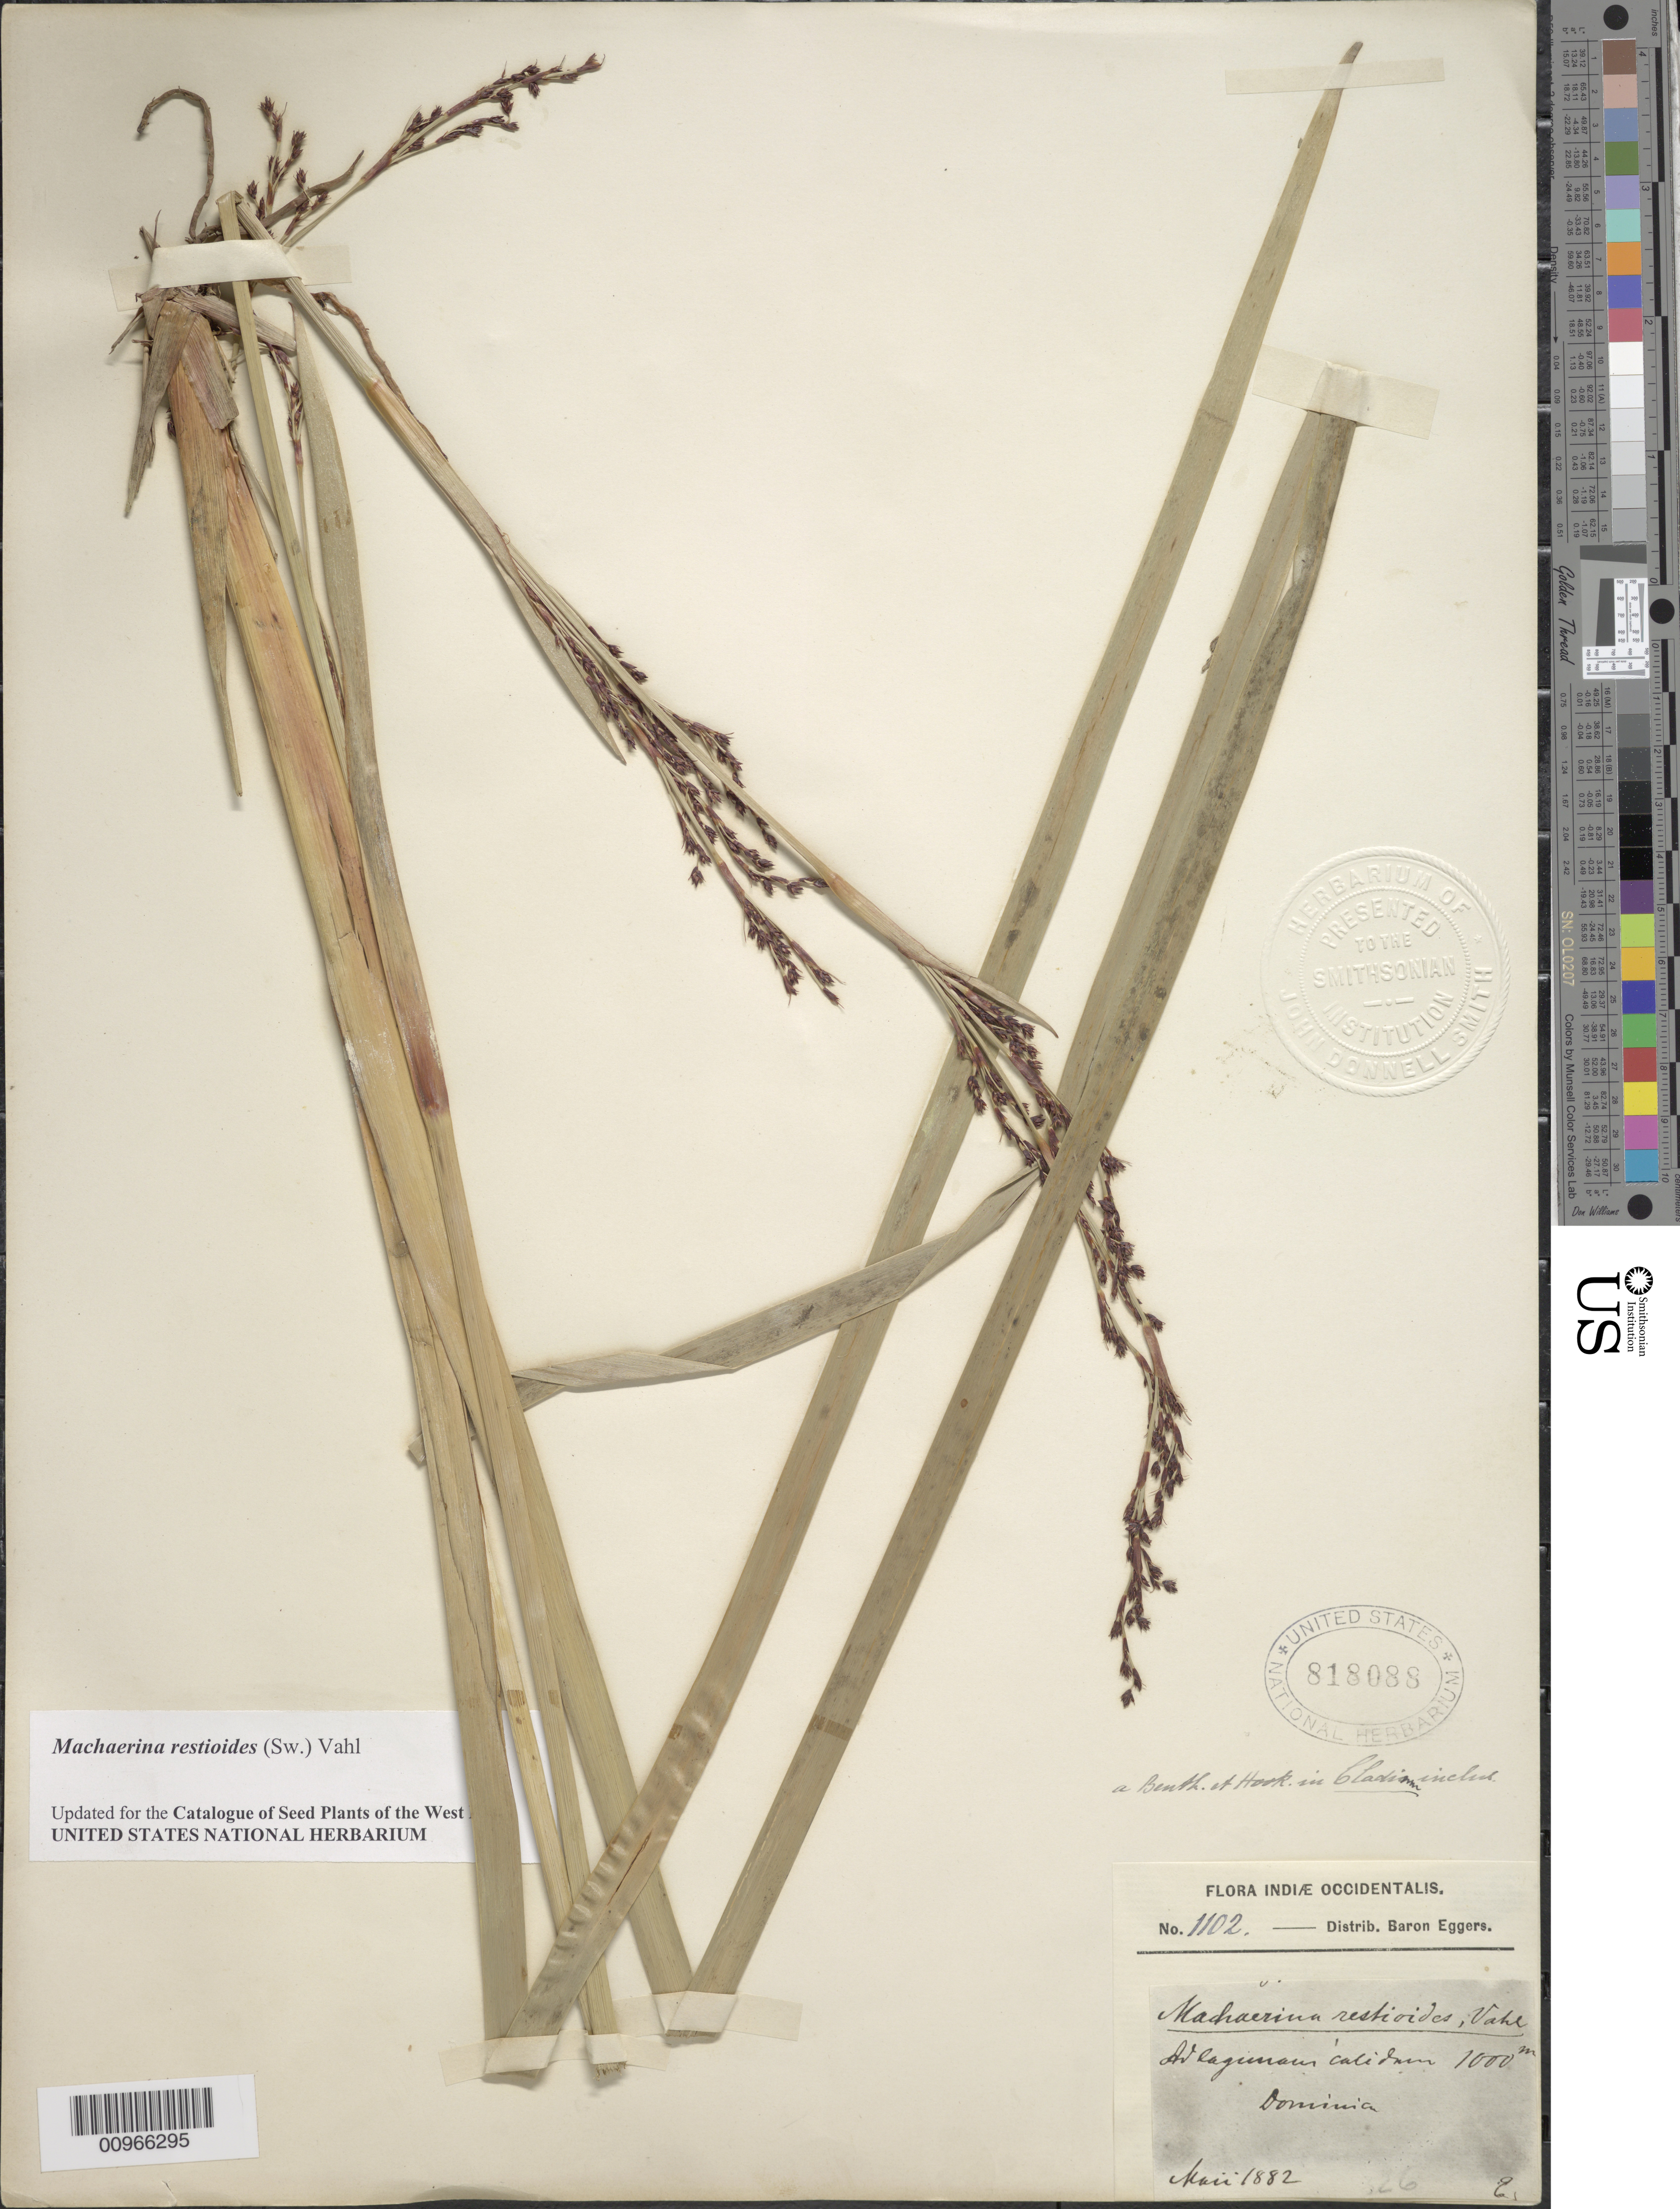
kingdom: Plantae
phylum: Tracheophyta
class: Liliopsida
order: Poales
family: Cyperaceae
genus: Machaerina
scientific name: Machaerina restioides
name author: (Sw.) Vahl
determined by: Strong, M. T., (US), Smithsonian Institution - National Museum of Natural History (UNITED STATES)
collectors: H. F. A. von Eggers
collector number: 1102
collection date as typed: May 1882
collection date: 1882-05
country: Dominica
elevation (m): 1000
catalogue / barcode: US 818088